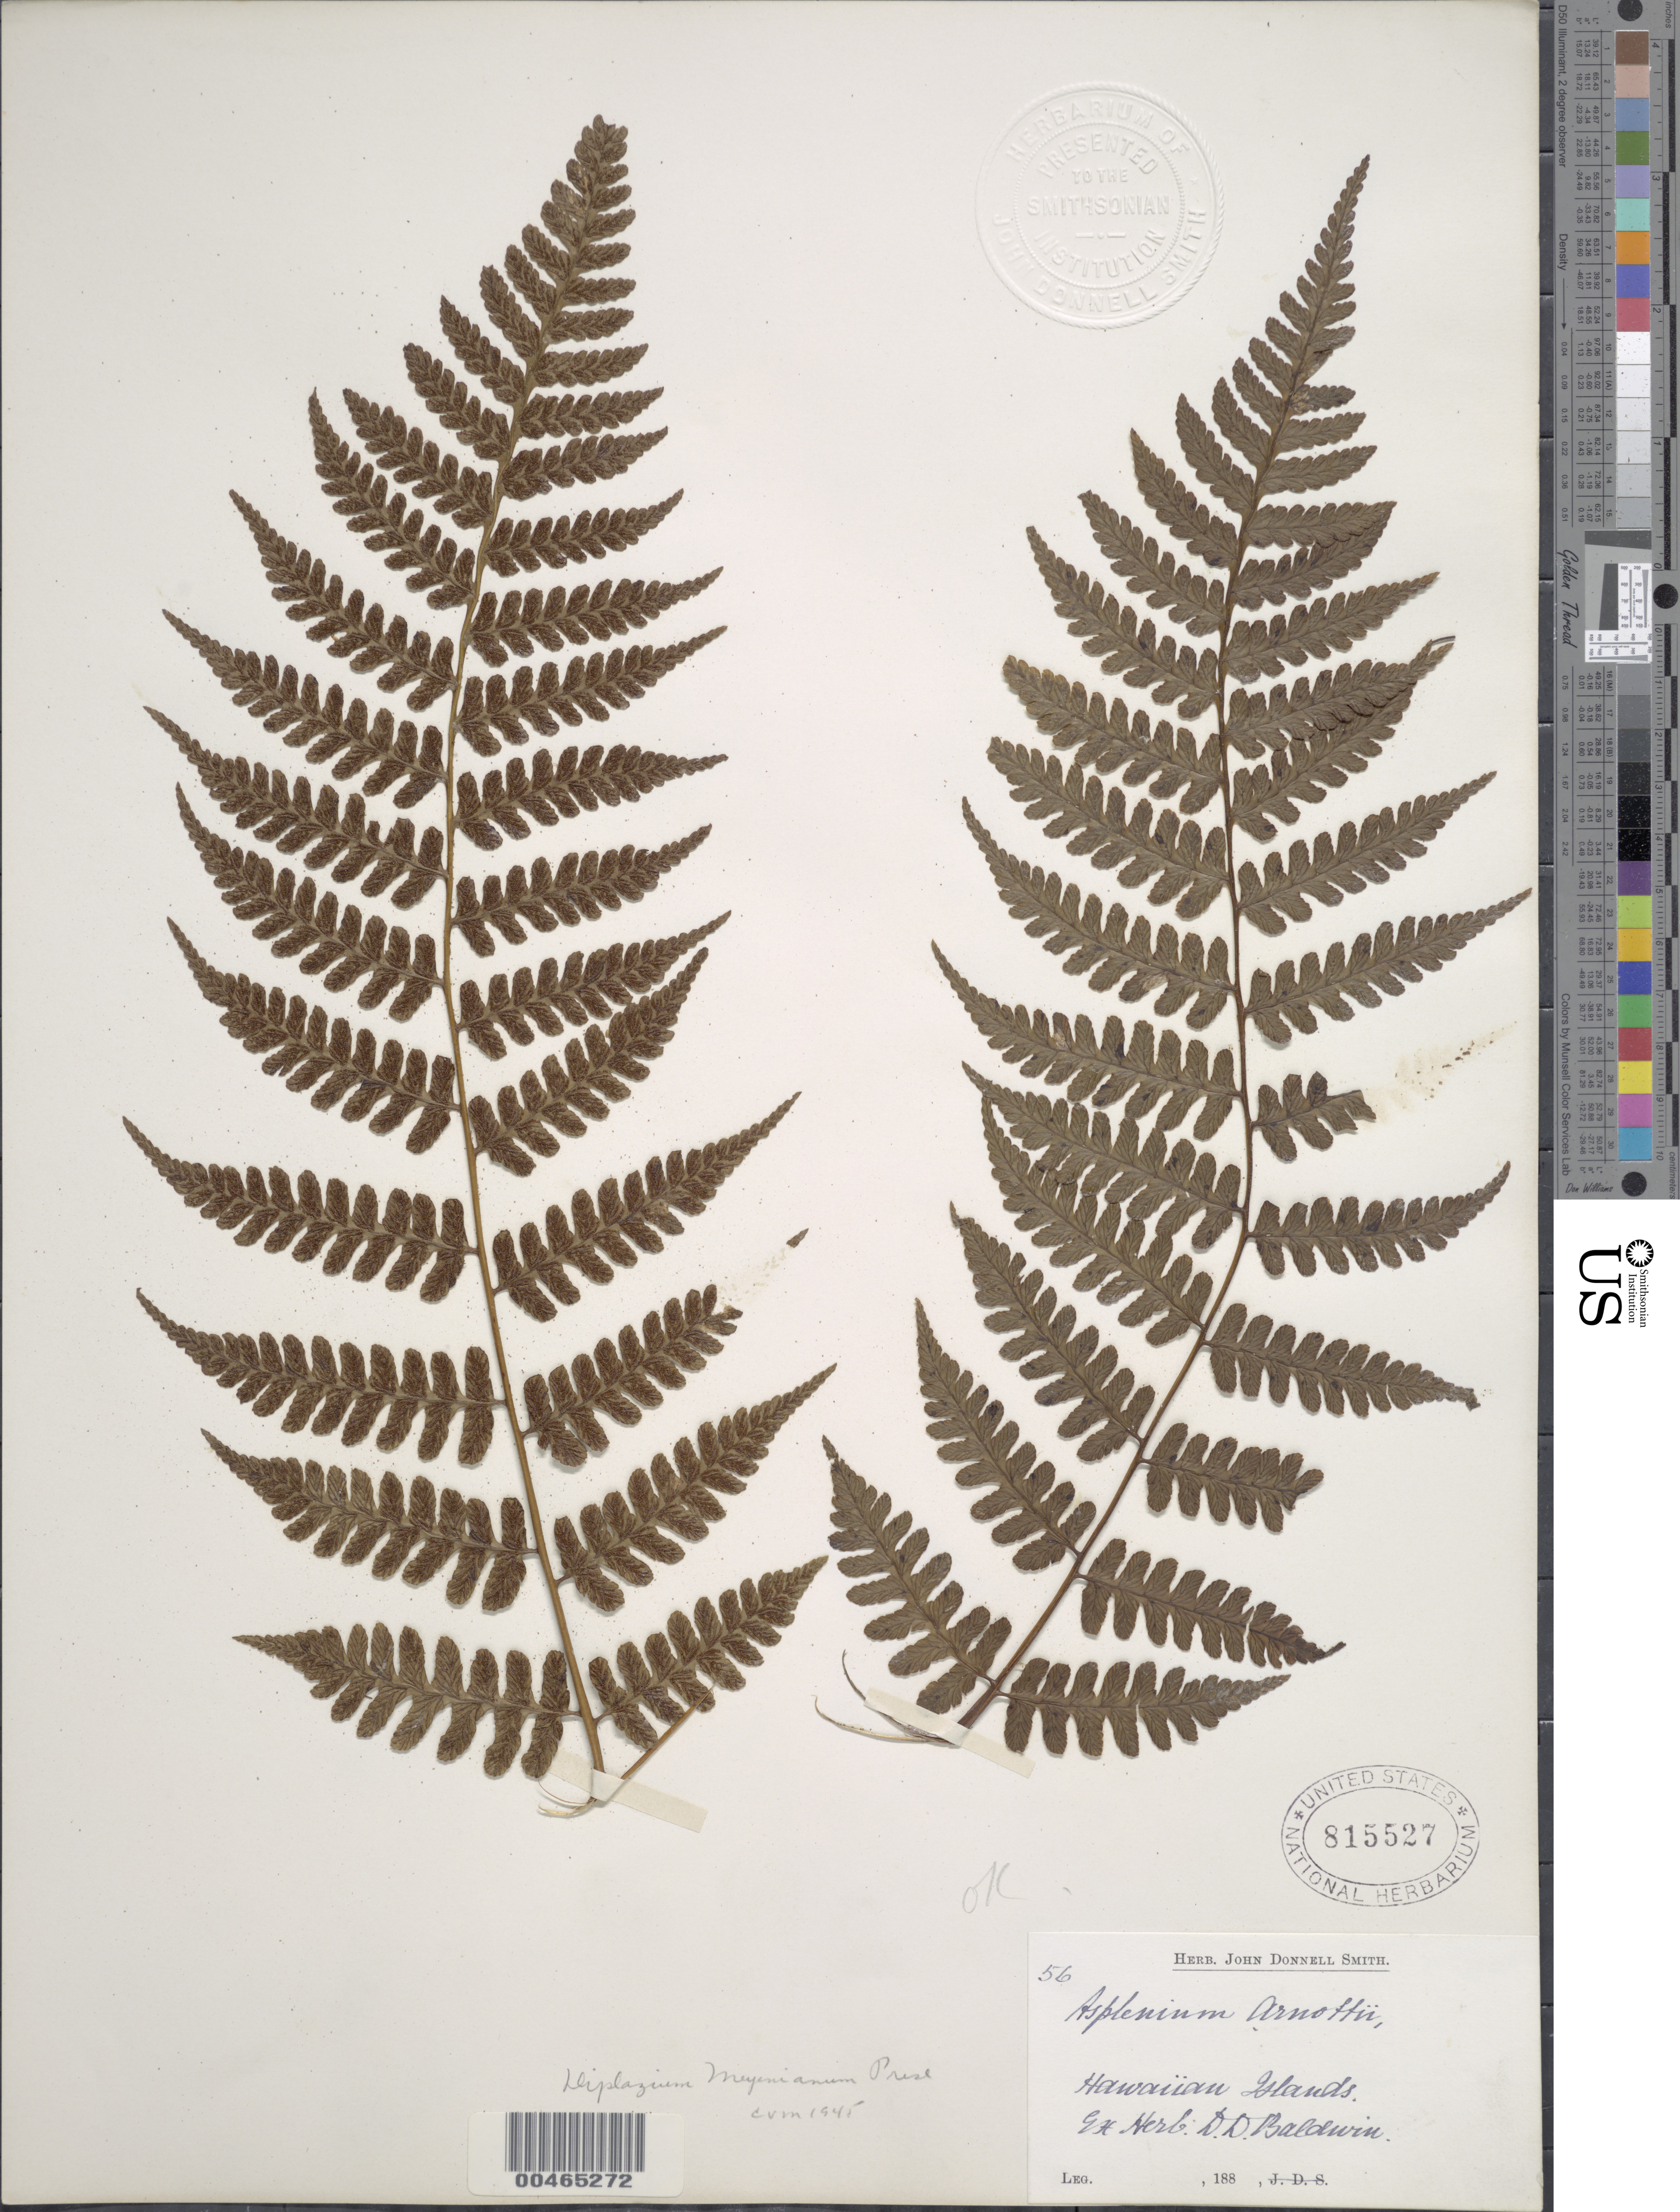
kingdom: Plantae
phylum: Tracheophyta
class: Polypodiopsida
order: Polypodiales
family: Athyriaceae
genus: Diplazium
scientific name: Diplazium arnottii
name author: Brack.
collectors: D. Baldwin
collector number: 56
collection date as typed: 188-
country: United States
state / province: Hawaii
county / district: Hawaii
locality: Hawaiian Islands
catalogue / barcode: US 815527